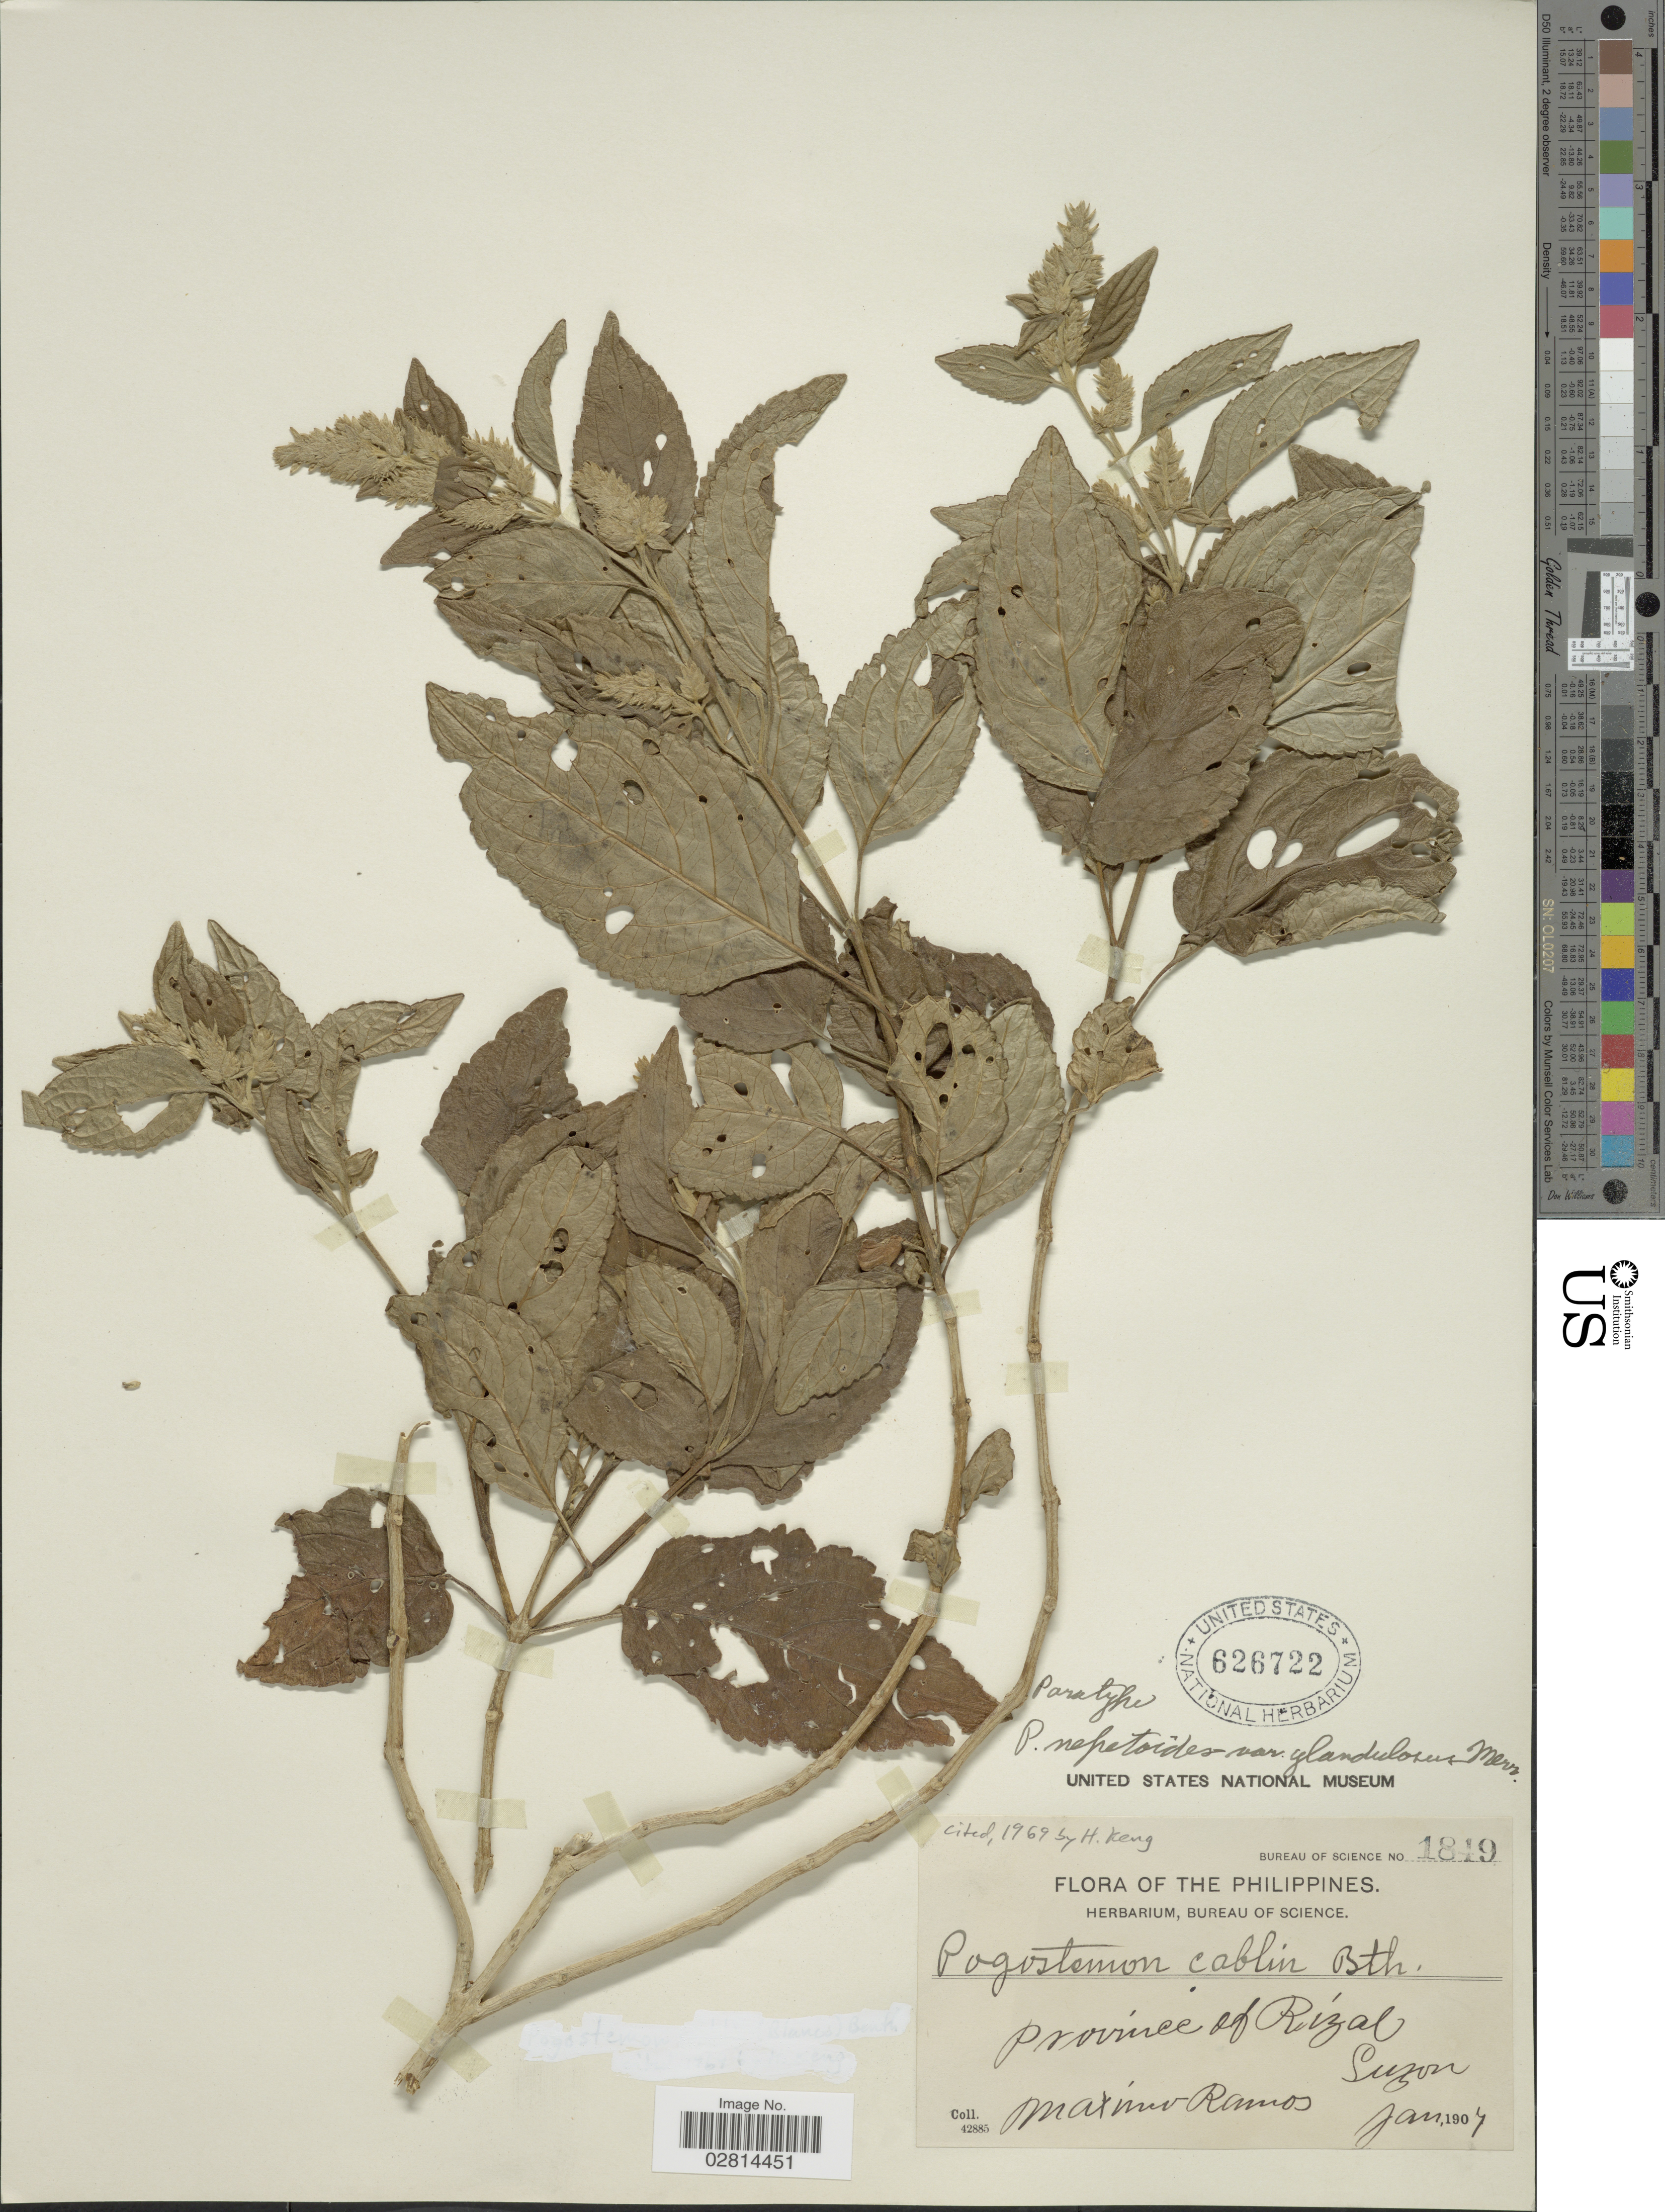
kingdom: Plantae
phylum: Tracheophyta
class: Magnoliopsida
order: Lamiales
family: Lamiaceae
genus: Pogostemon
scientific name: Pogostemon nepetoides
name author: Stapf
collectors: M. Ramos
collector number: Bureau of Science 1849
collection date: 1907-01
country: Philippines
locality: Province of Rízal. Luzon.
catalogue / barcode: US 626722